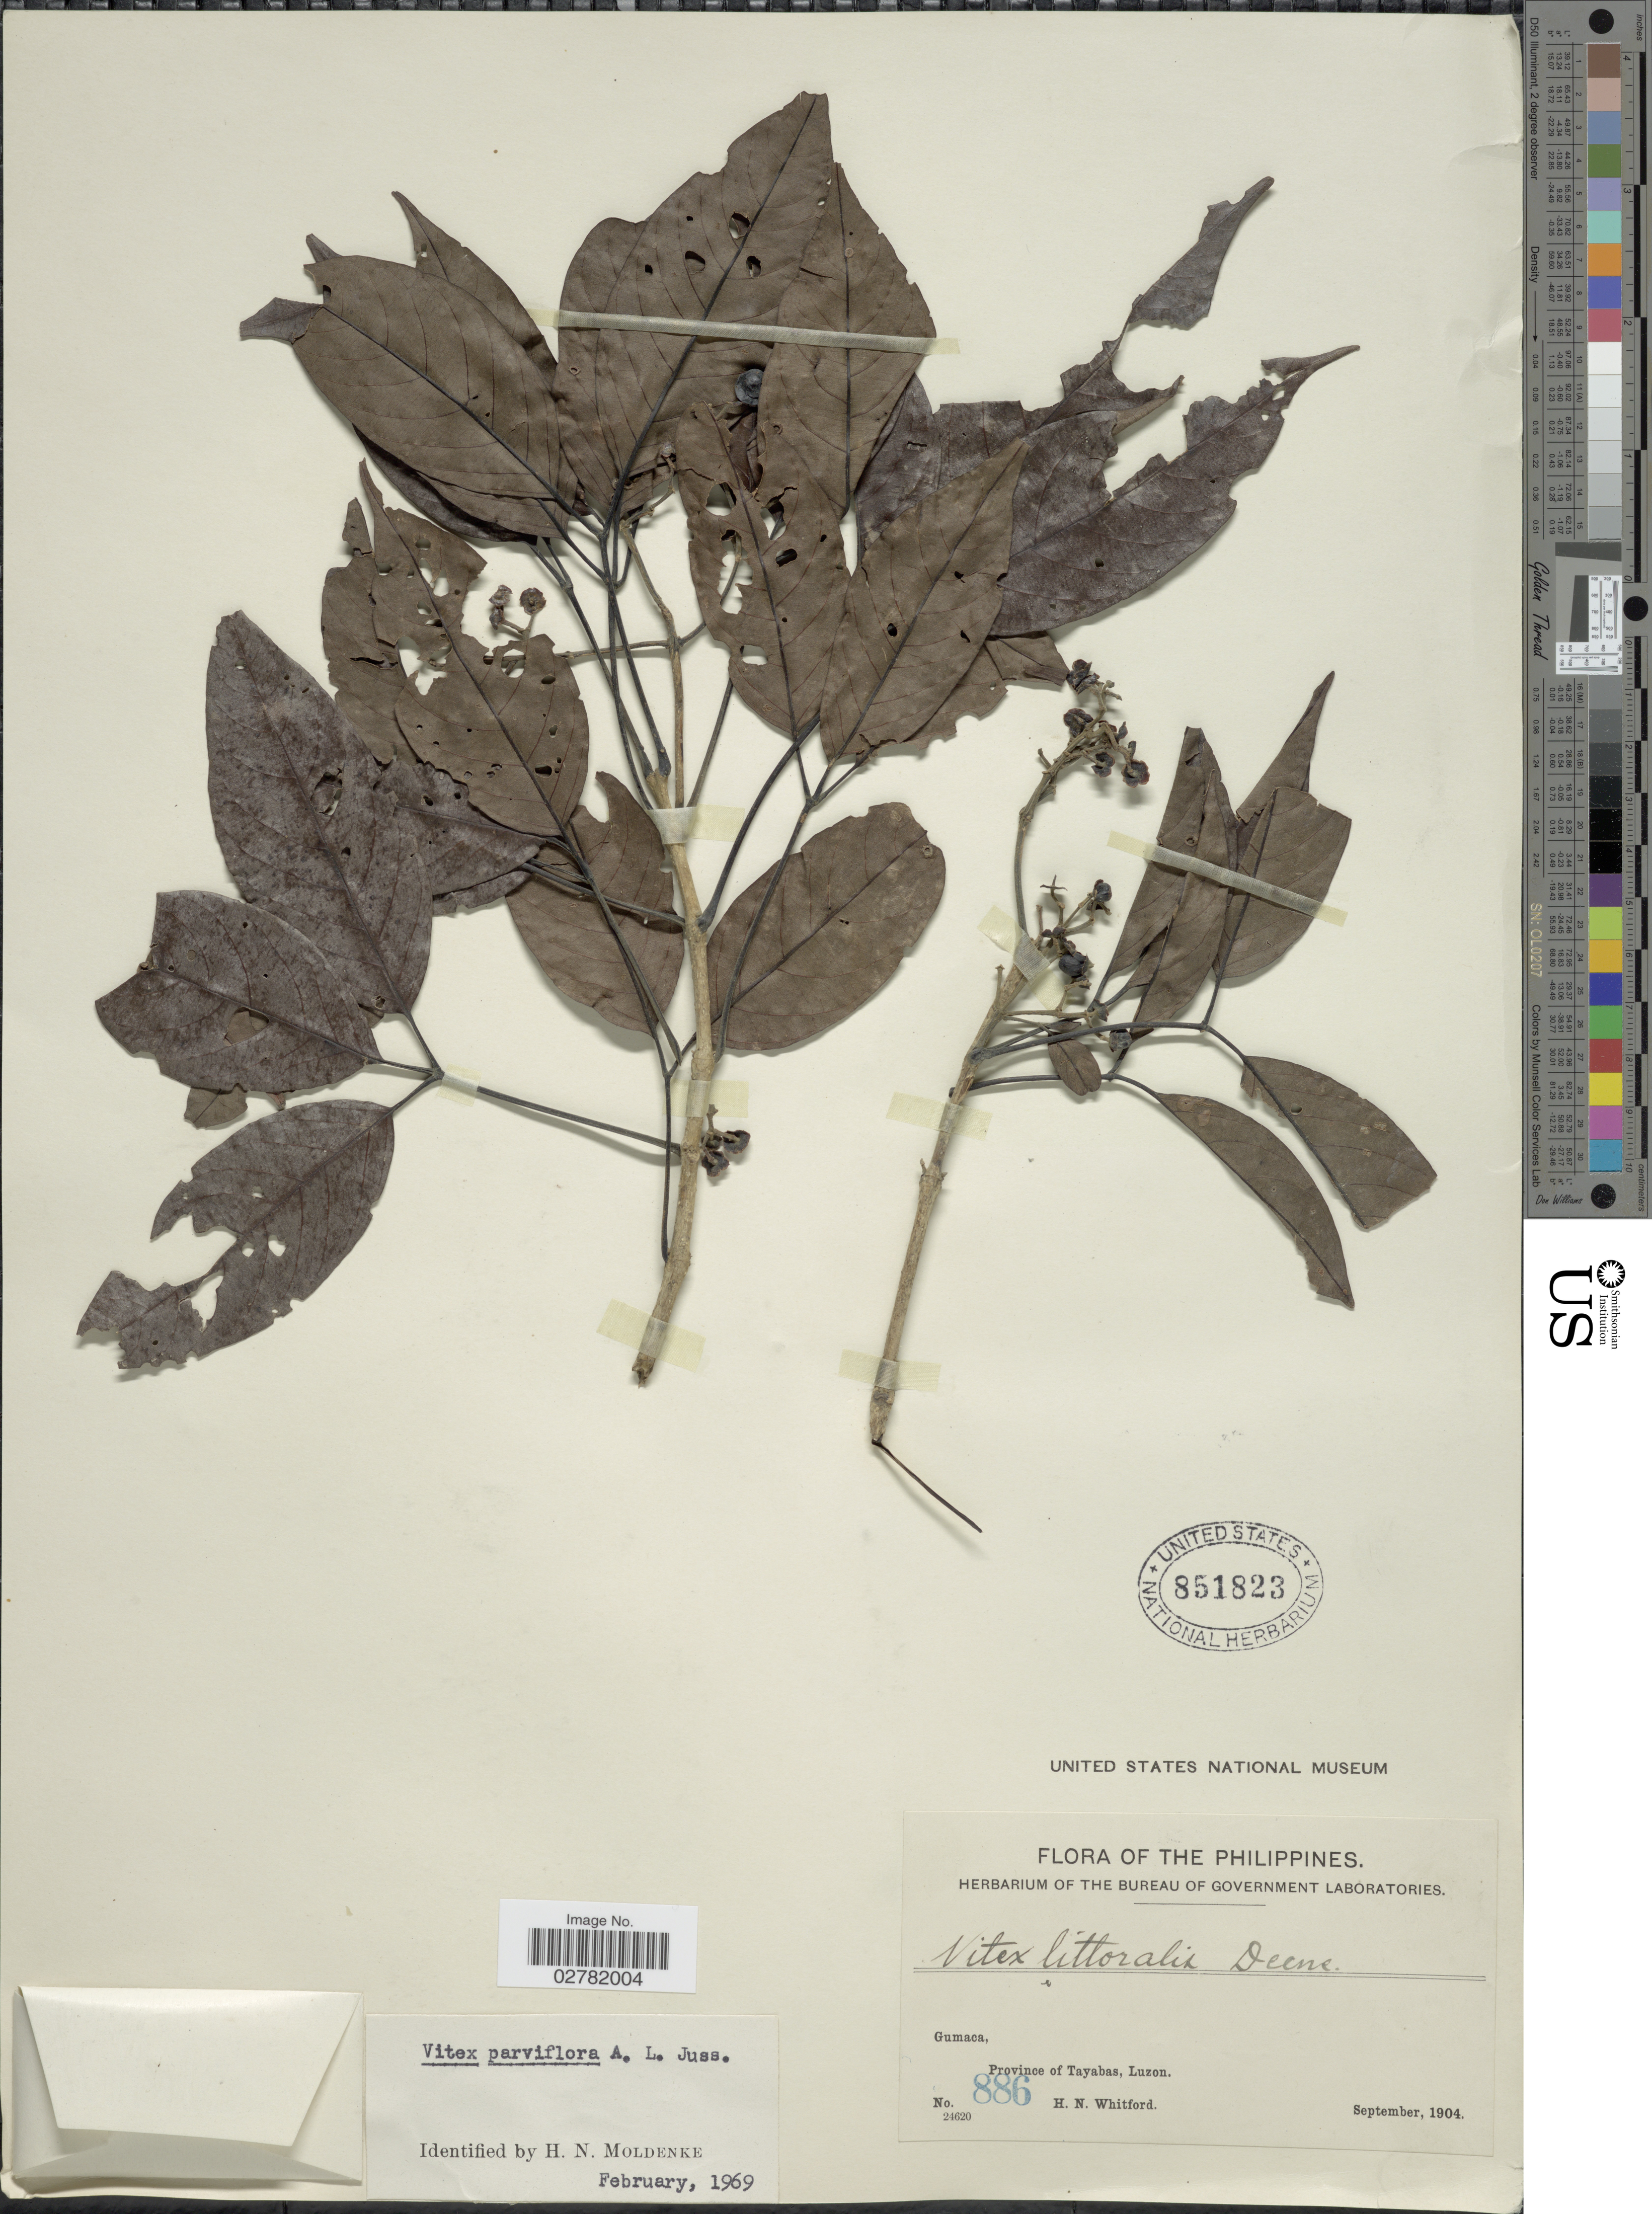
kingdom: Plantae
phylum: Tracheophyta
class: Magnoliopsida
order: Lamiales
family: Lamiaceae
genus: Vitex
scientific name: Vitex parviflora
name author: Juss.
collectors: H. N. Whitford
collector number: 886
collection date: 1904-09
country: Philippines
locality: Gumaca, Province of Tayabas.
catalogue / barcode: US 851823